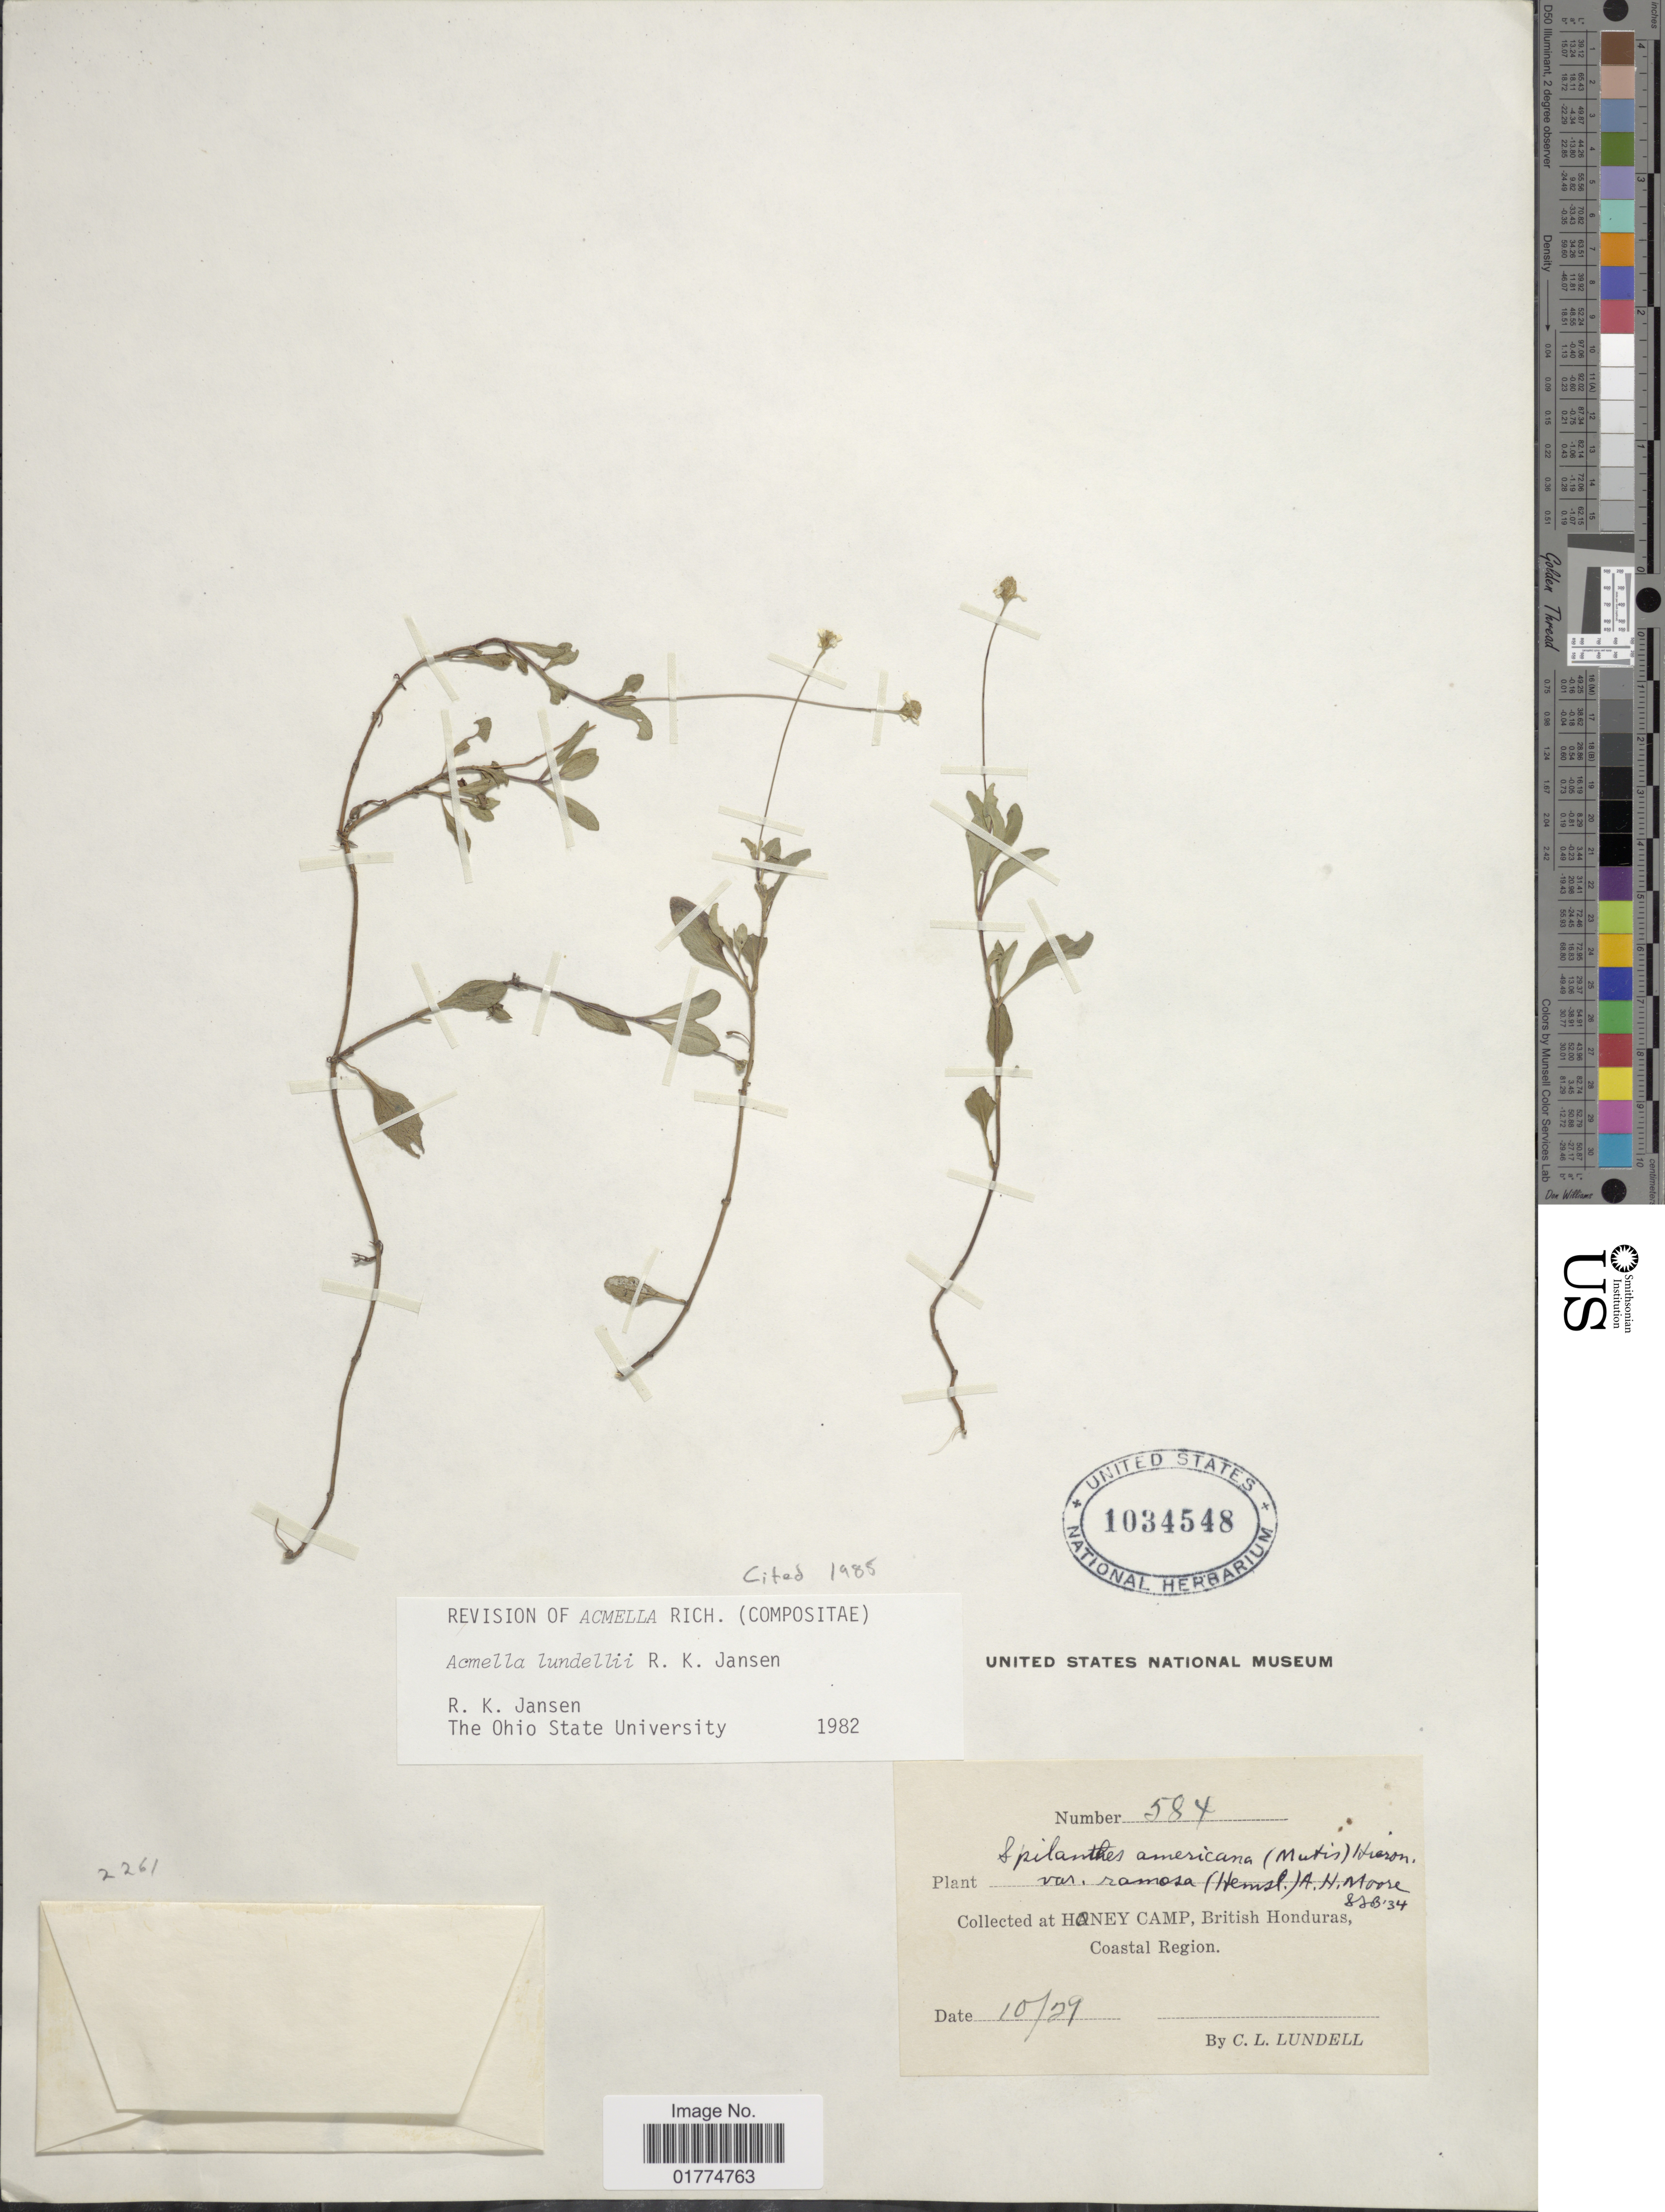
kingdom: Plantae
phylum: Tracheophyta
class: Magnoliopsida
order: Asterales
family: Asteraceae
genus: Acmella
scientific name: Acmella lundellii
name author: R.K. Jansen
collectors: C. L. Lundell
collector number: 584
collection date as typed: Transcribed d/m/y: /10/29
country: Belize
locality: Honey Camp, British Honduras, Coastal Region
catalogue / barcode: US 1034548